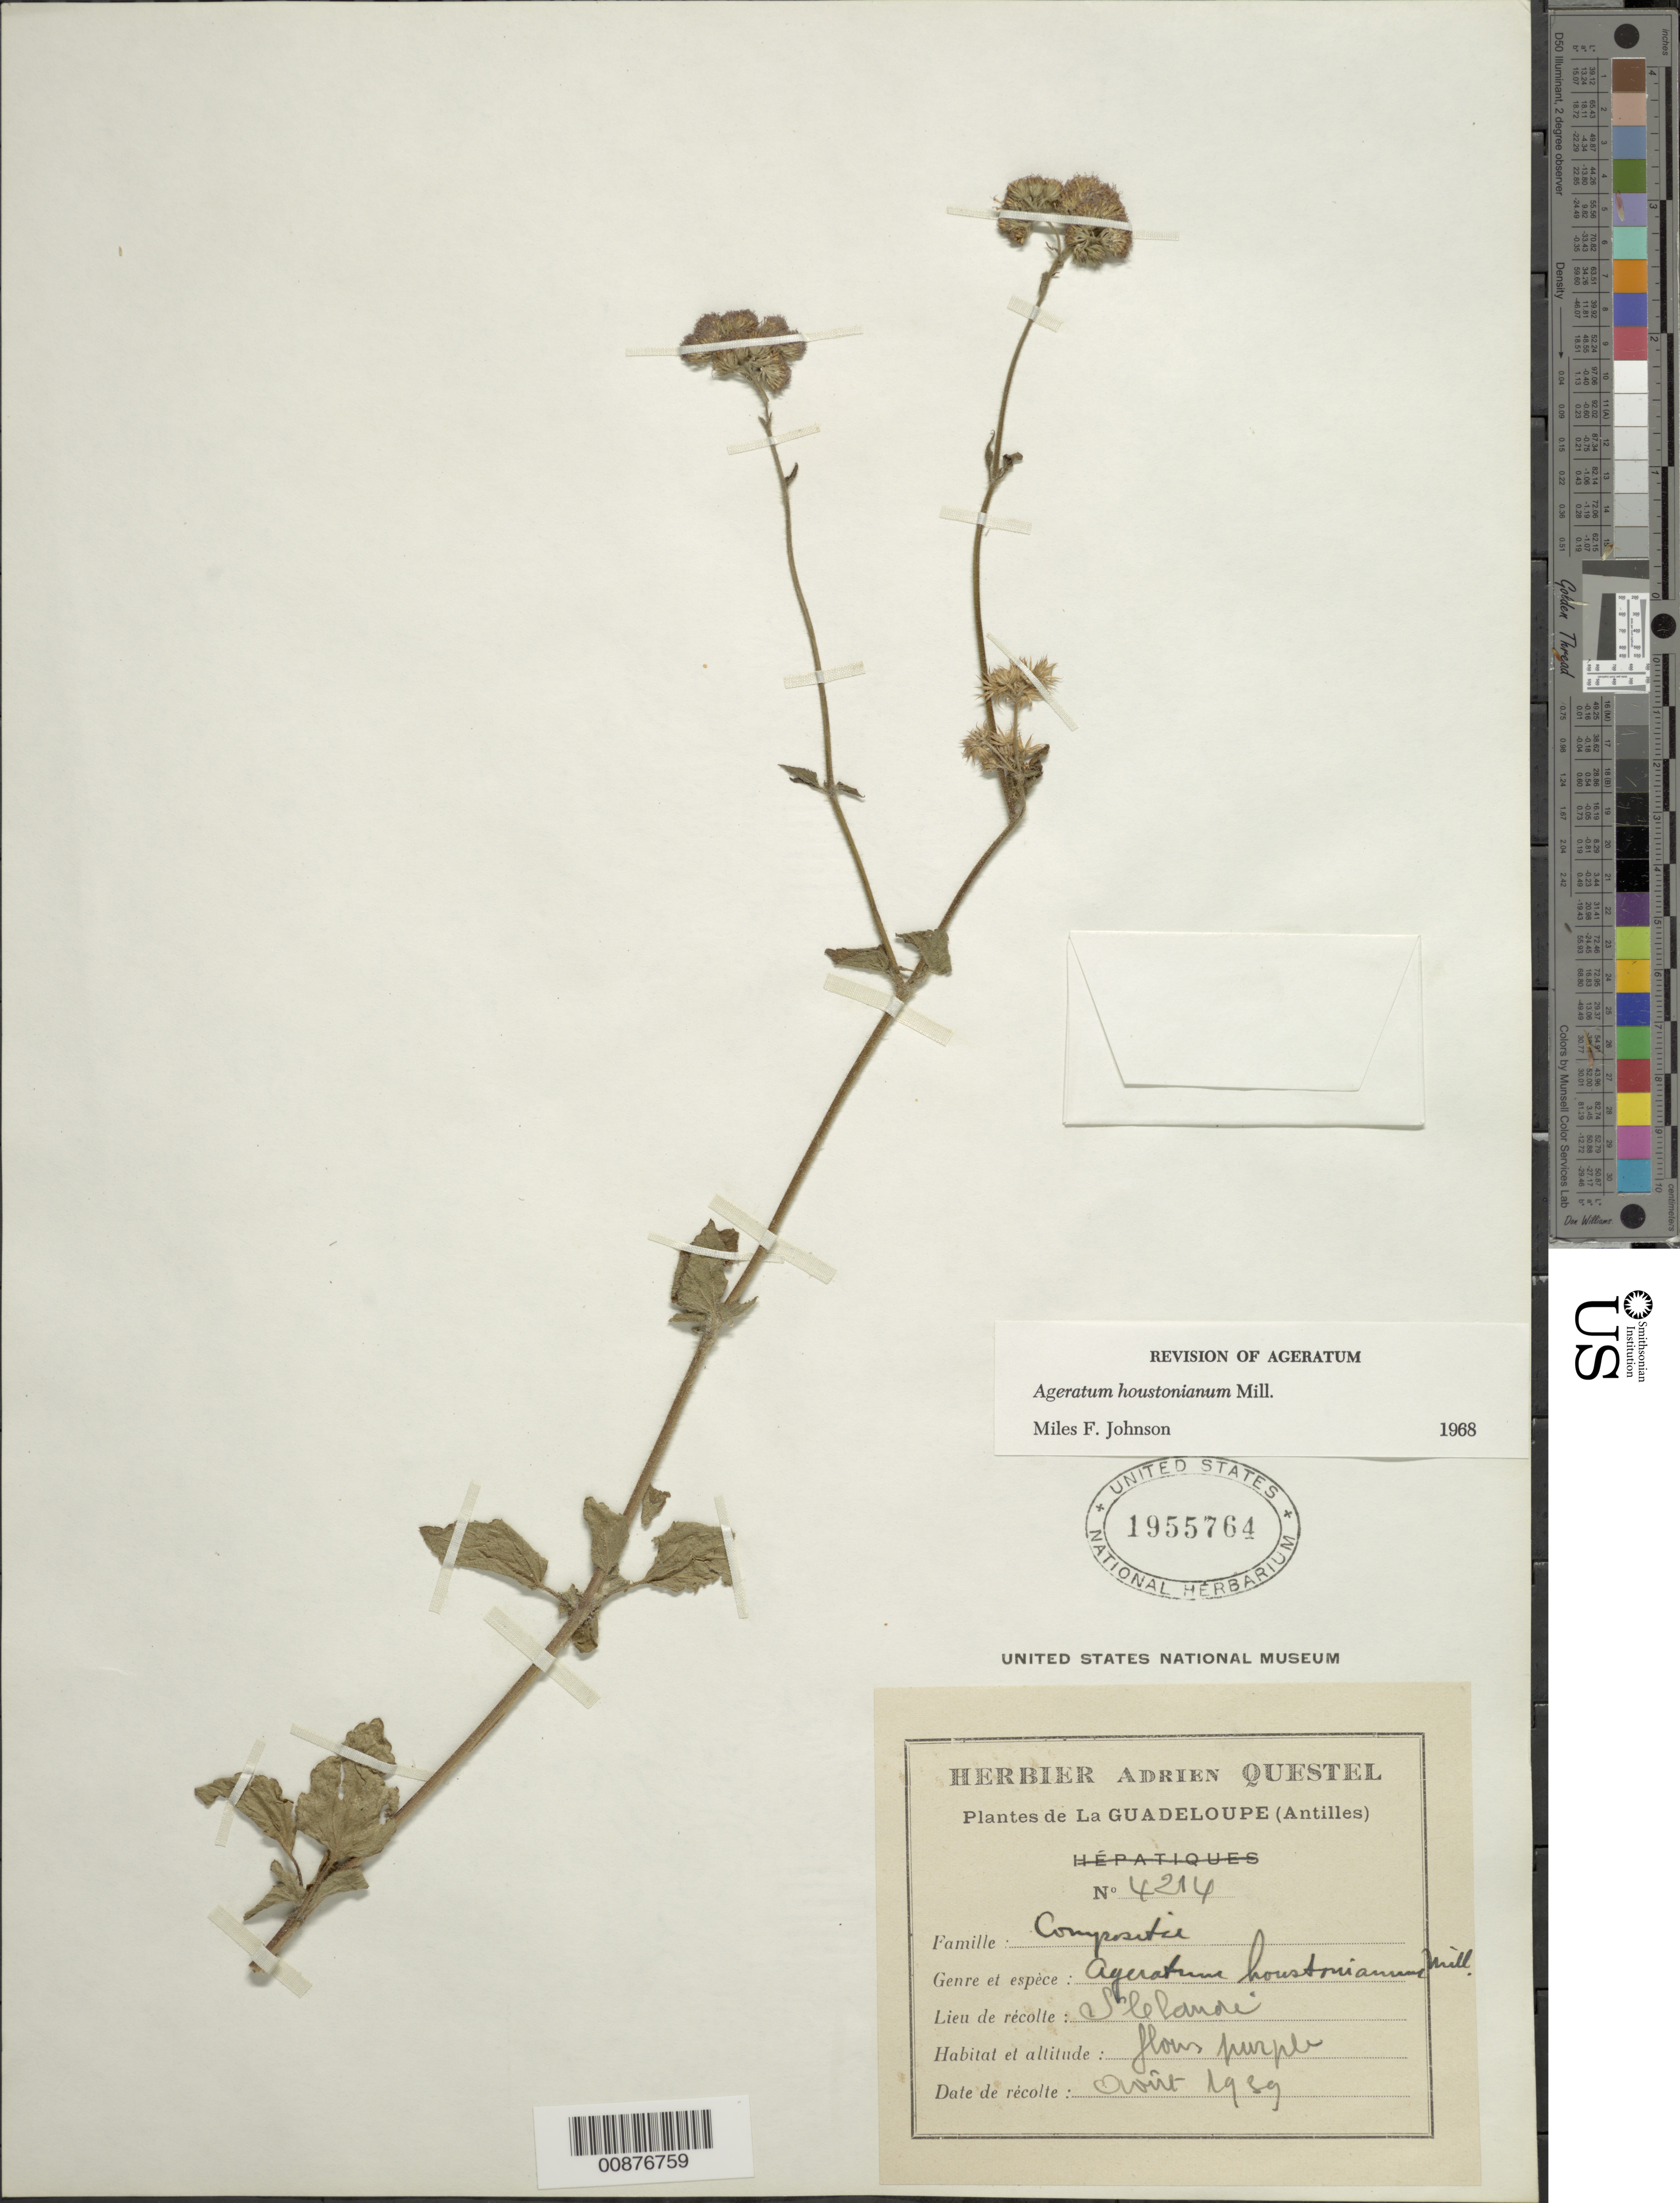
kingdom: Plantae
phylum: Tracheophyta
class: Magnoliopsida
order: Asterales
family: Asteraceae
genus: Ageratum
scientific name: Ageratum houstonianum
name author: Mill.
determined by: Johnson, M. F.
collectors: A. Questel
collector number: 4214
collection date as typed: Apr 1939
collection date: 1939-04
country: Guadeloupe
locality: S- le lanoi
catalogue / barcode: US 1955764